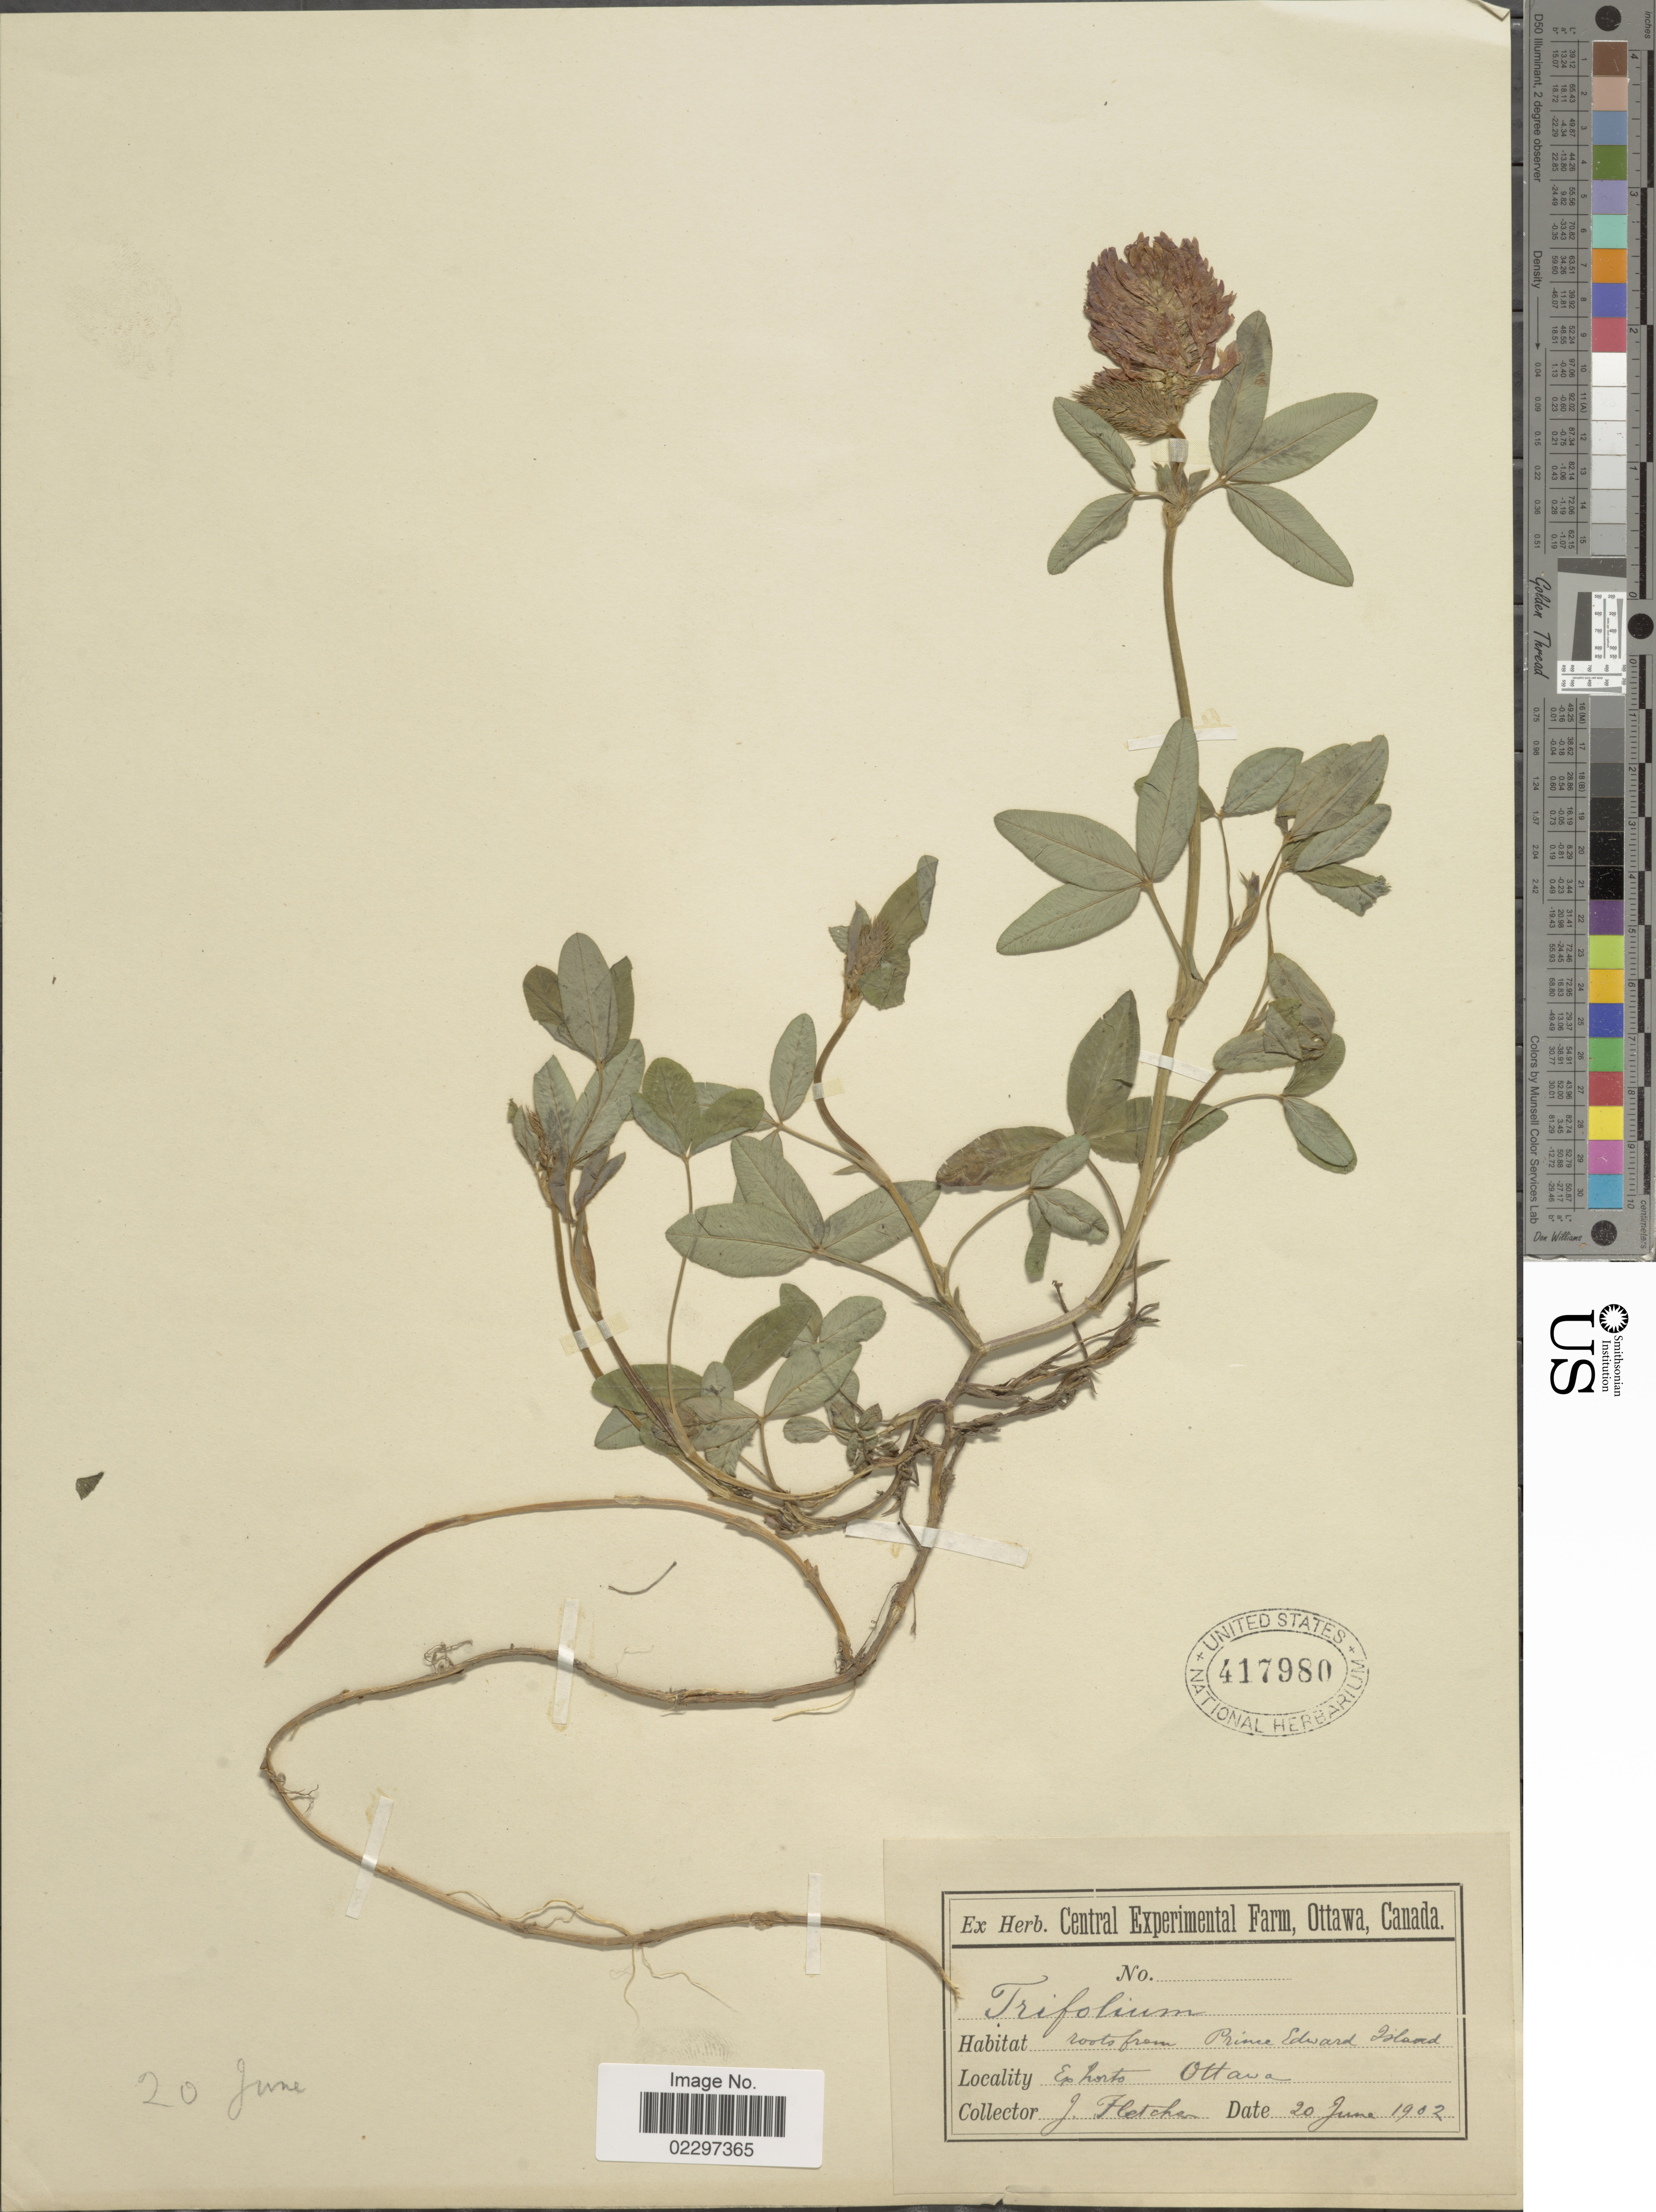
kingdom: Plantae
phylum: Tracheophyta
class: Magnoliopsida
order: Fabales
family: Fabaceae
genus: Trifolium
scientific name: Trifolium medium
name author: L.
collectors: J. Fletcher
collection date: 1902-06-20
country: Canada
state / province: Ontario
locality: Prince Edward Islannd. Ex horto Ottawa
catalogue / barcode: US 417980